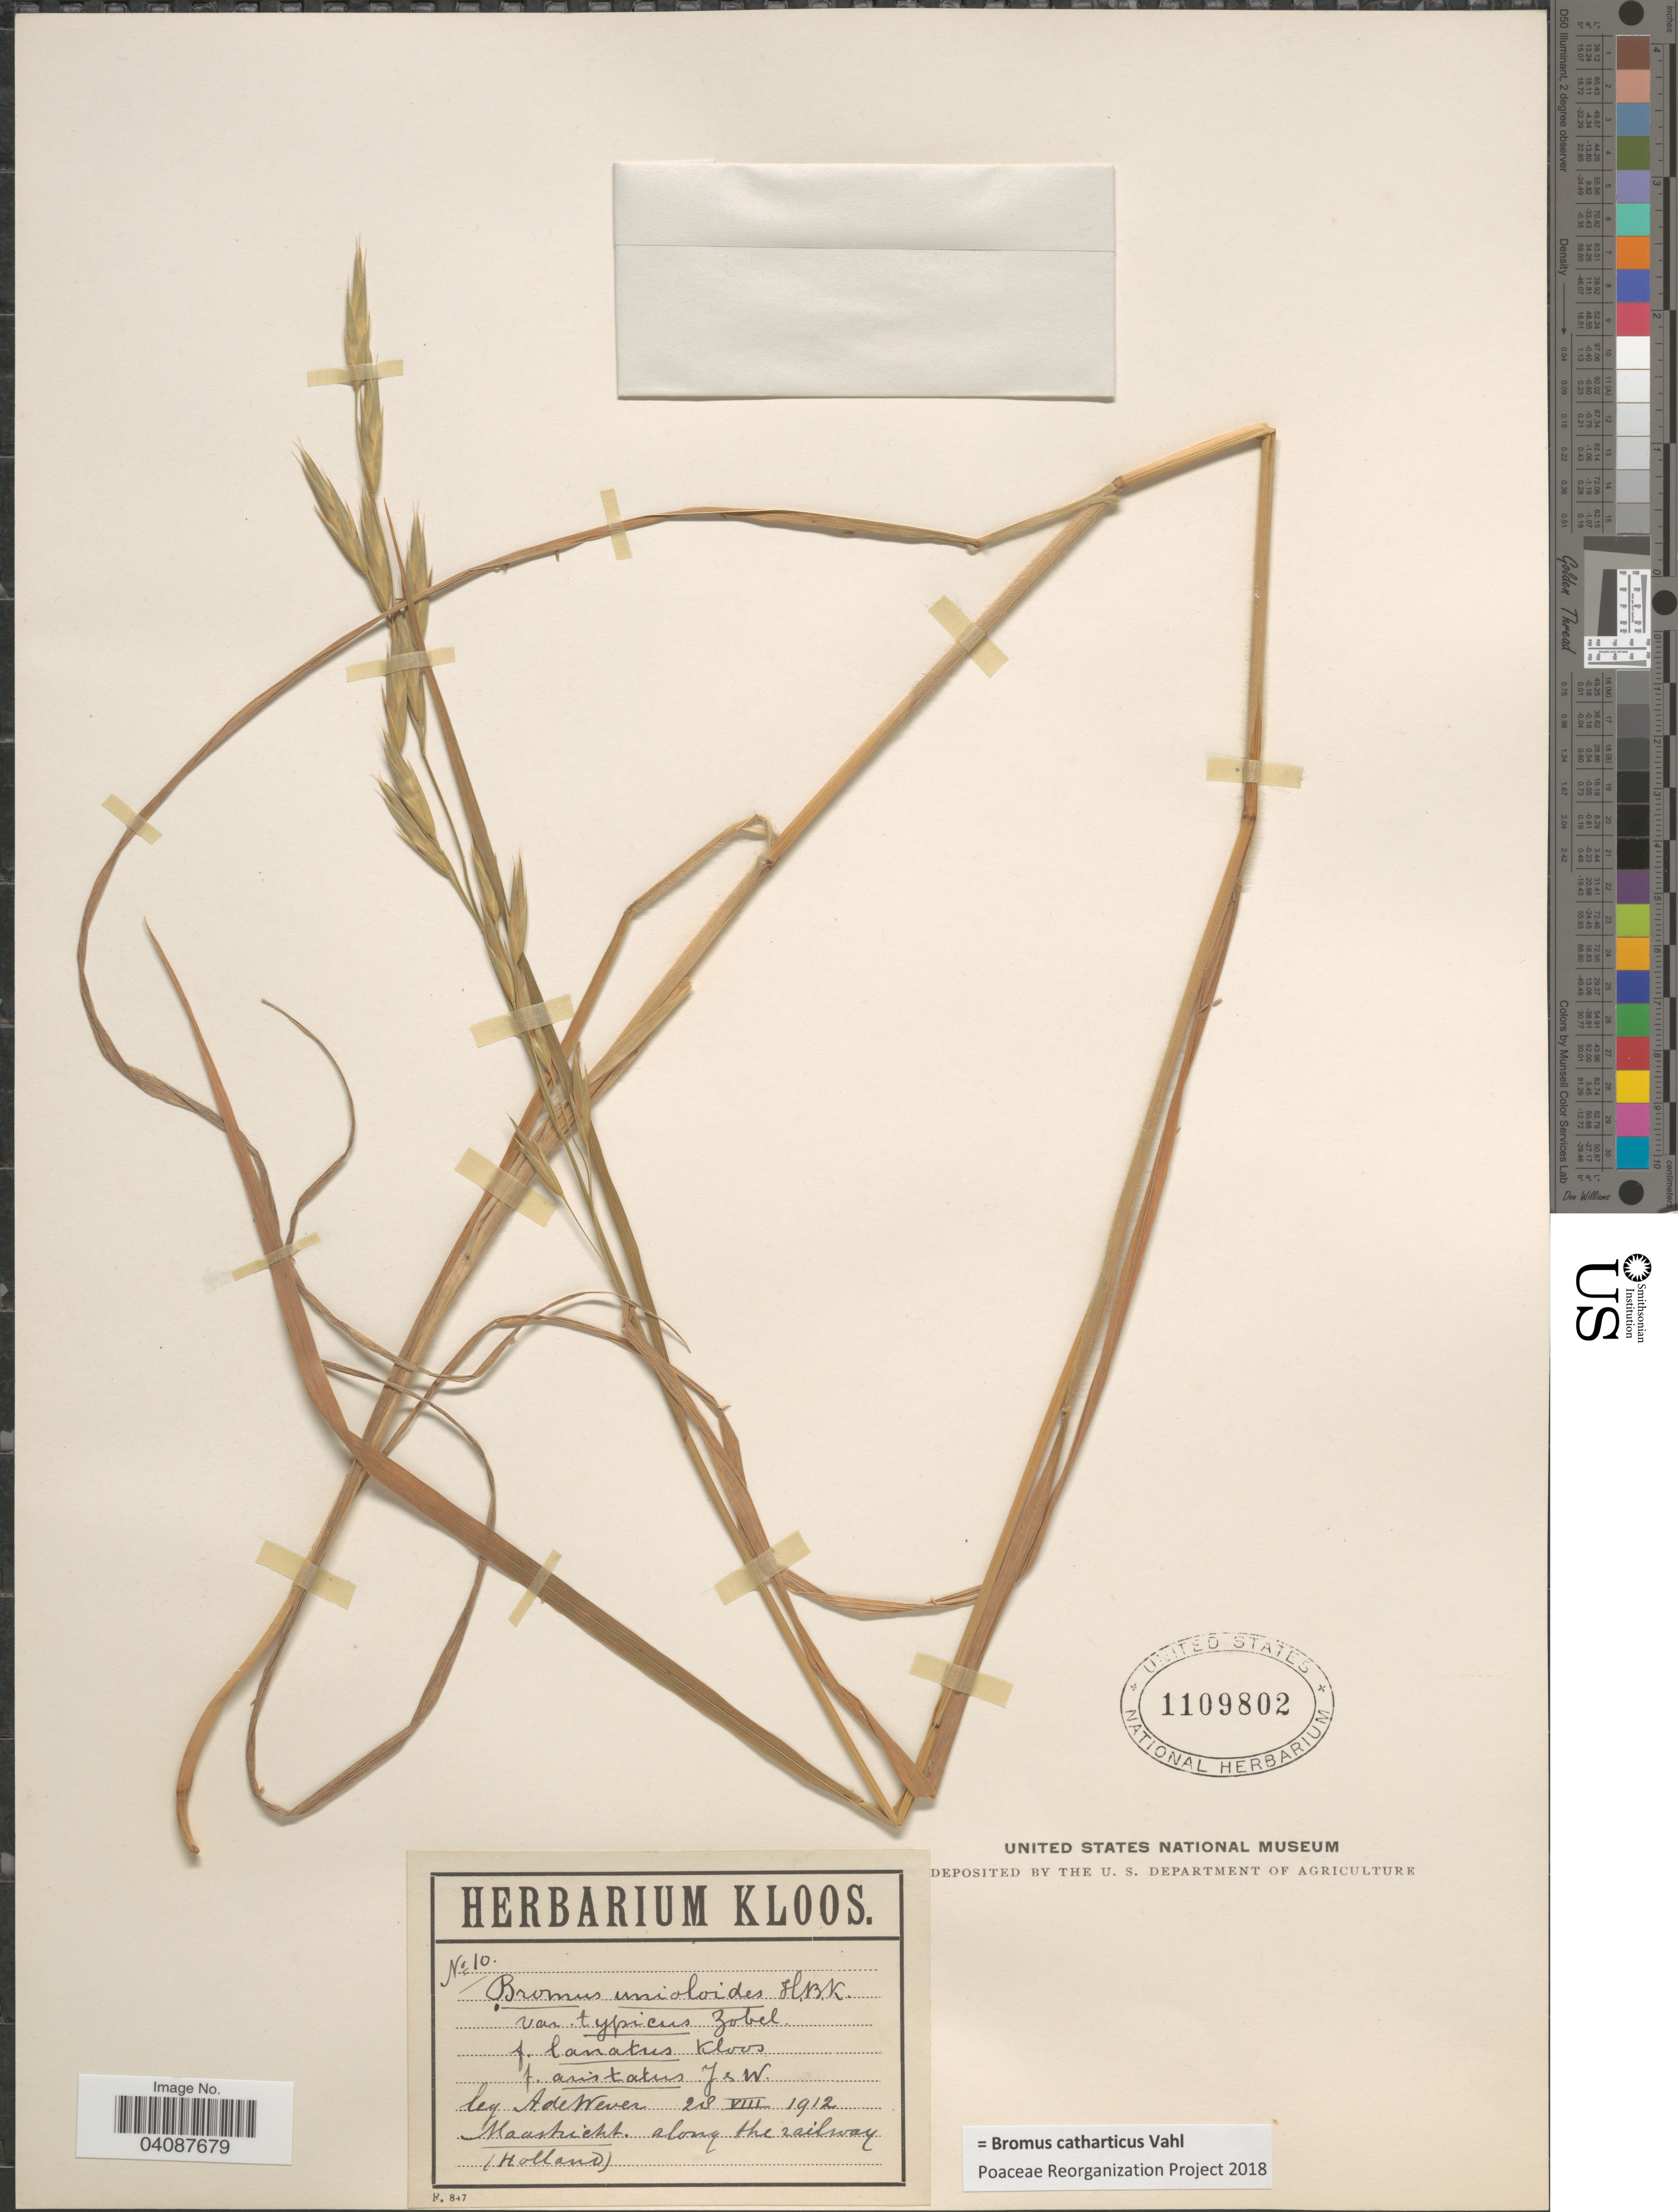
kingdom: Plantae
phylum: Tracheophyta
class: Liliopsida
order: Poales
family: Poaceae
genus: Bromus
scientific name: Bromus catharticus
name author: Vahl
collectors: A. De Wever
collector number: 10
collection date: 1912-08-28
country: Netherlands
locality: Maastricht along the railway (Holland).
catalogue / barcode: US 1109802